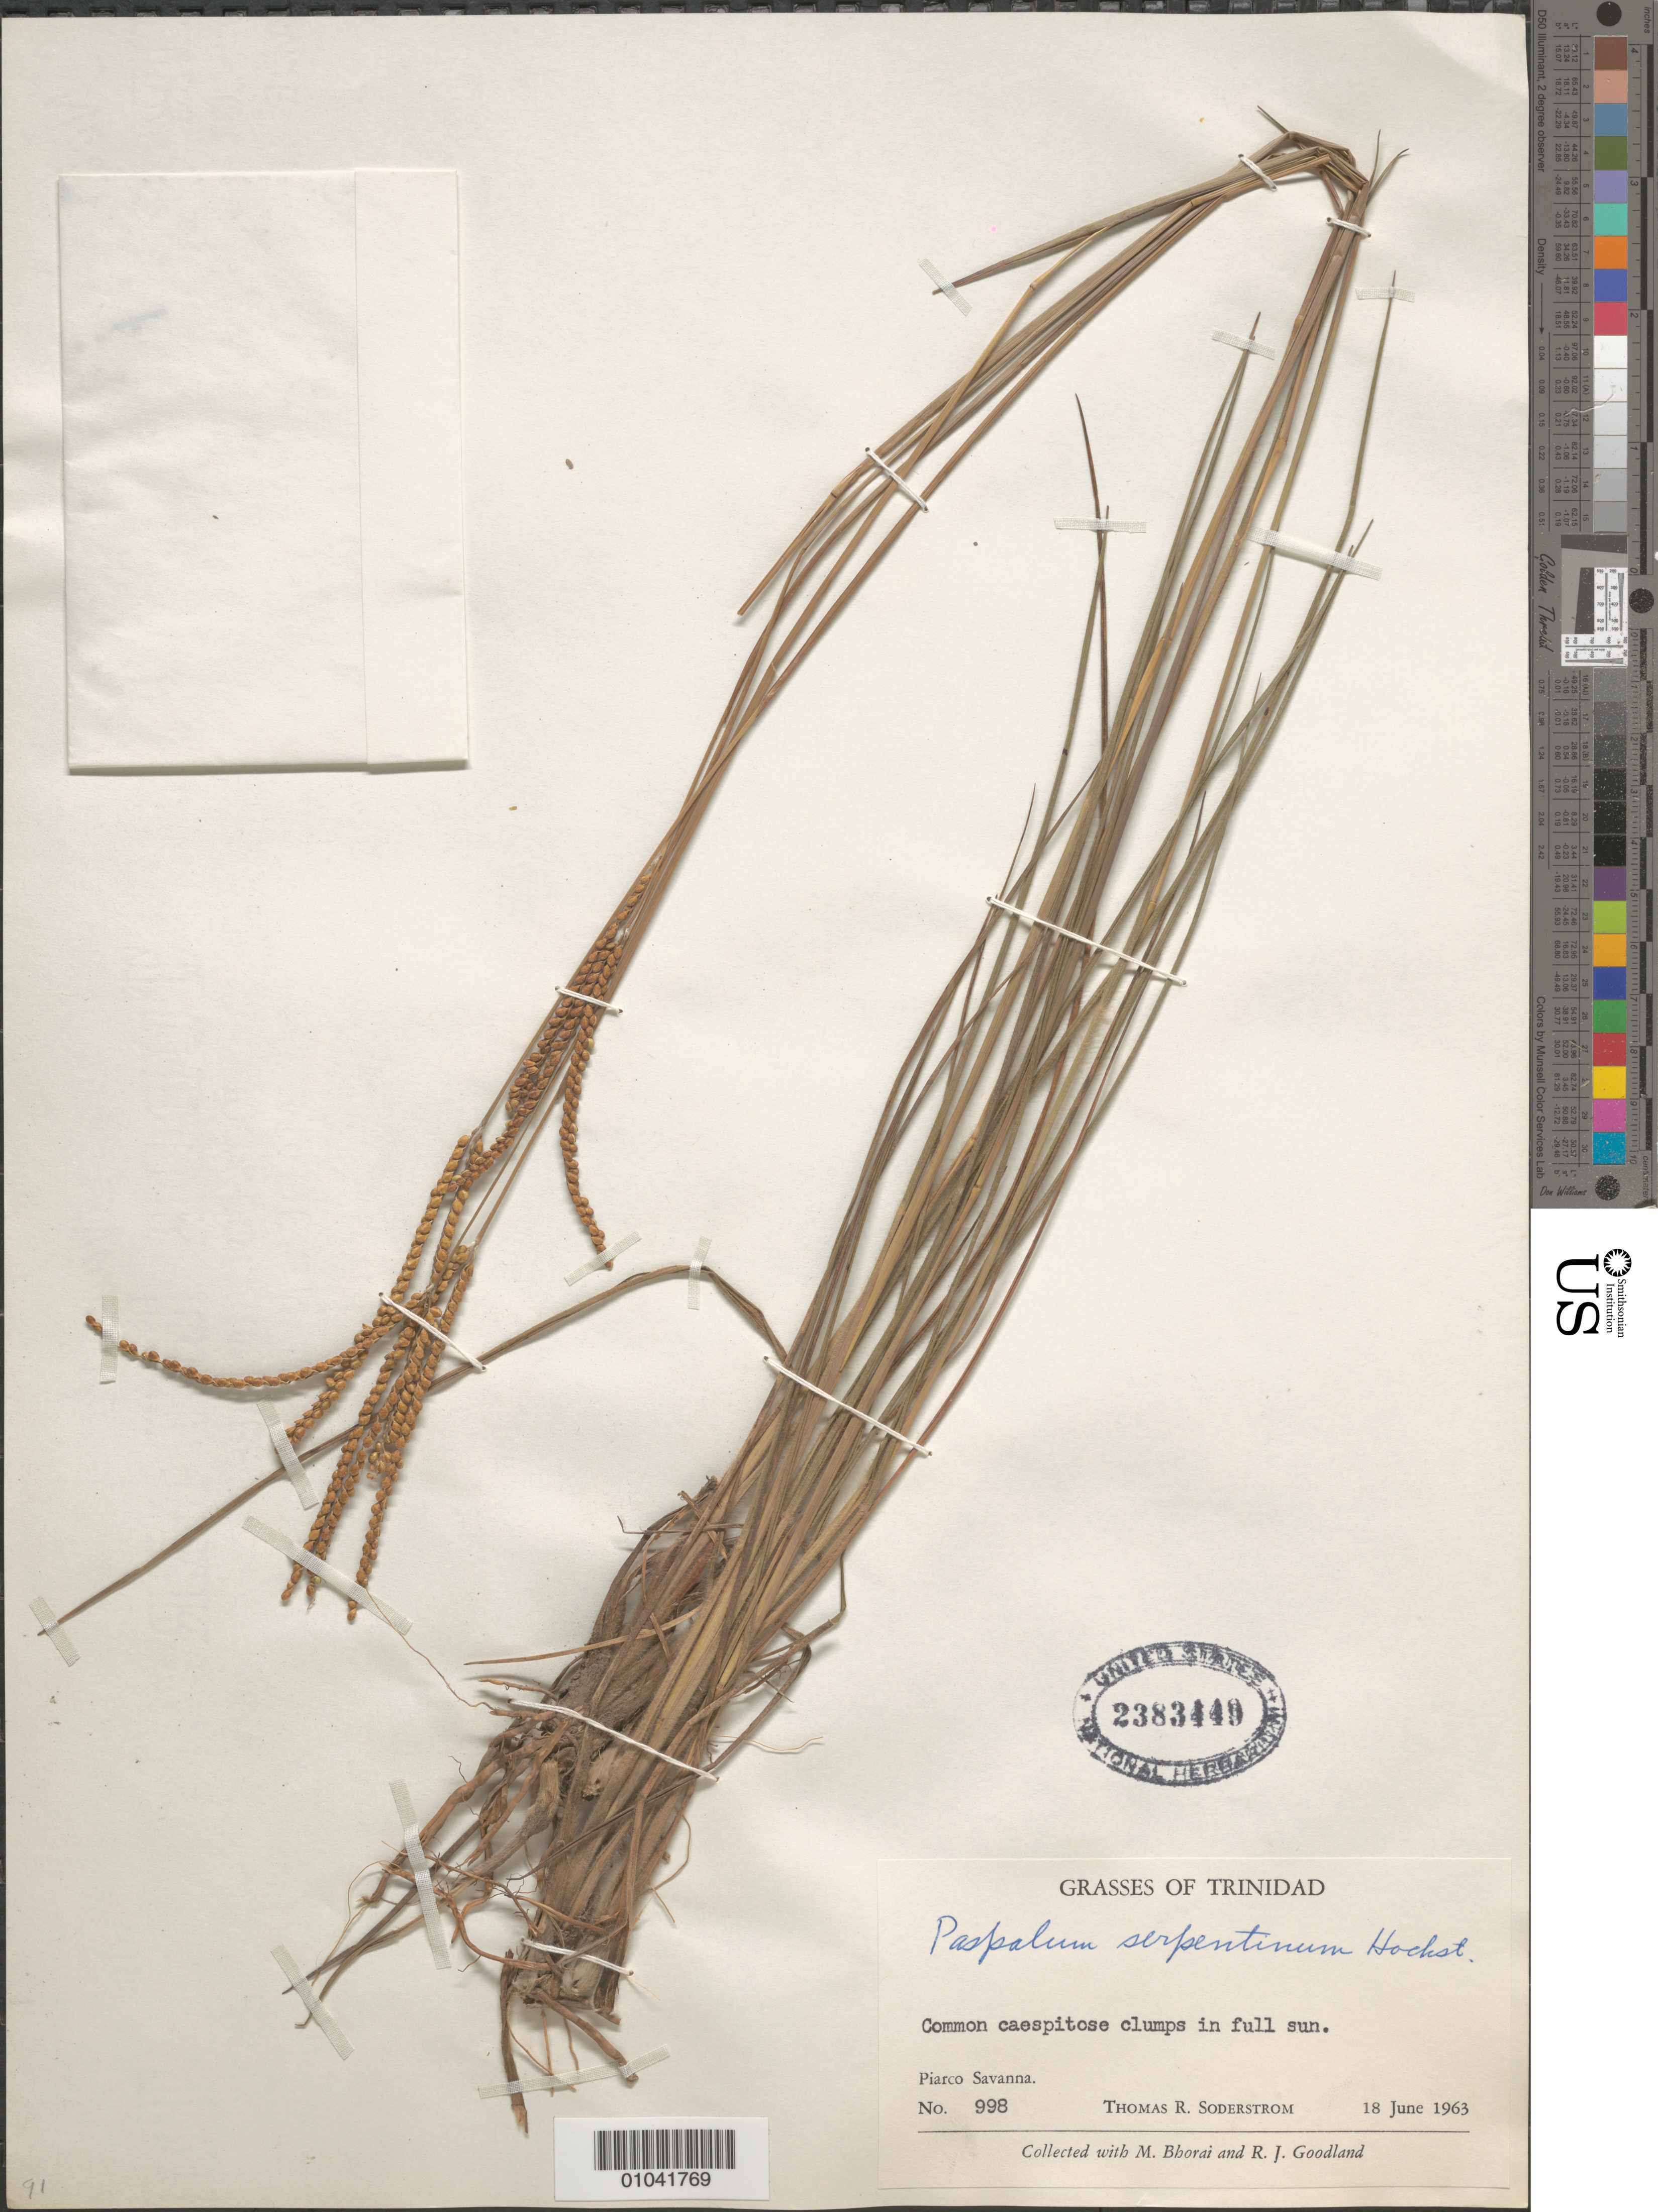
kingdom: Plantae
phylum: Tracheophyta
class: Liliopsida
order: Poales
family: Poaceae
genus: Paspalum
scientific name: Paspalum serpentinum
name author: Hochst. ex Steud.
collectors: T. R. Soderstrom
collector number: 998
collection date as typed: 18 Jun 1963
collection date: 1963-06-18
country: Trinidad and Tobago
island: Trinidad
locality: Piarco Savanna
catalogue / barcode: US 2383449